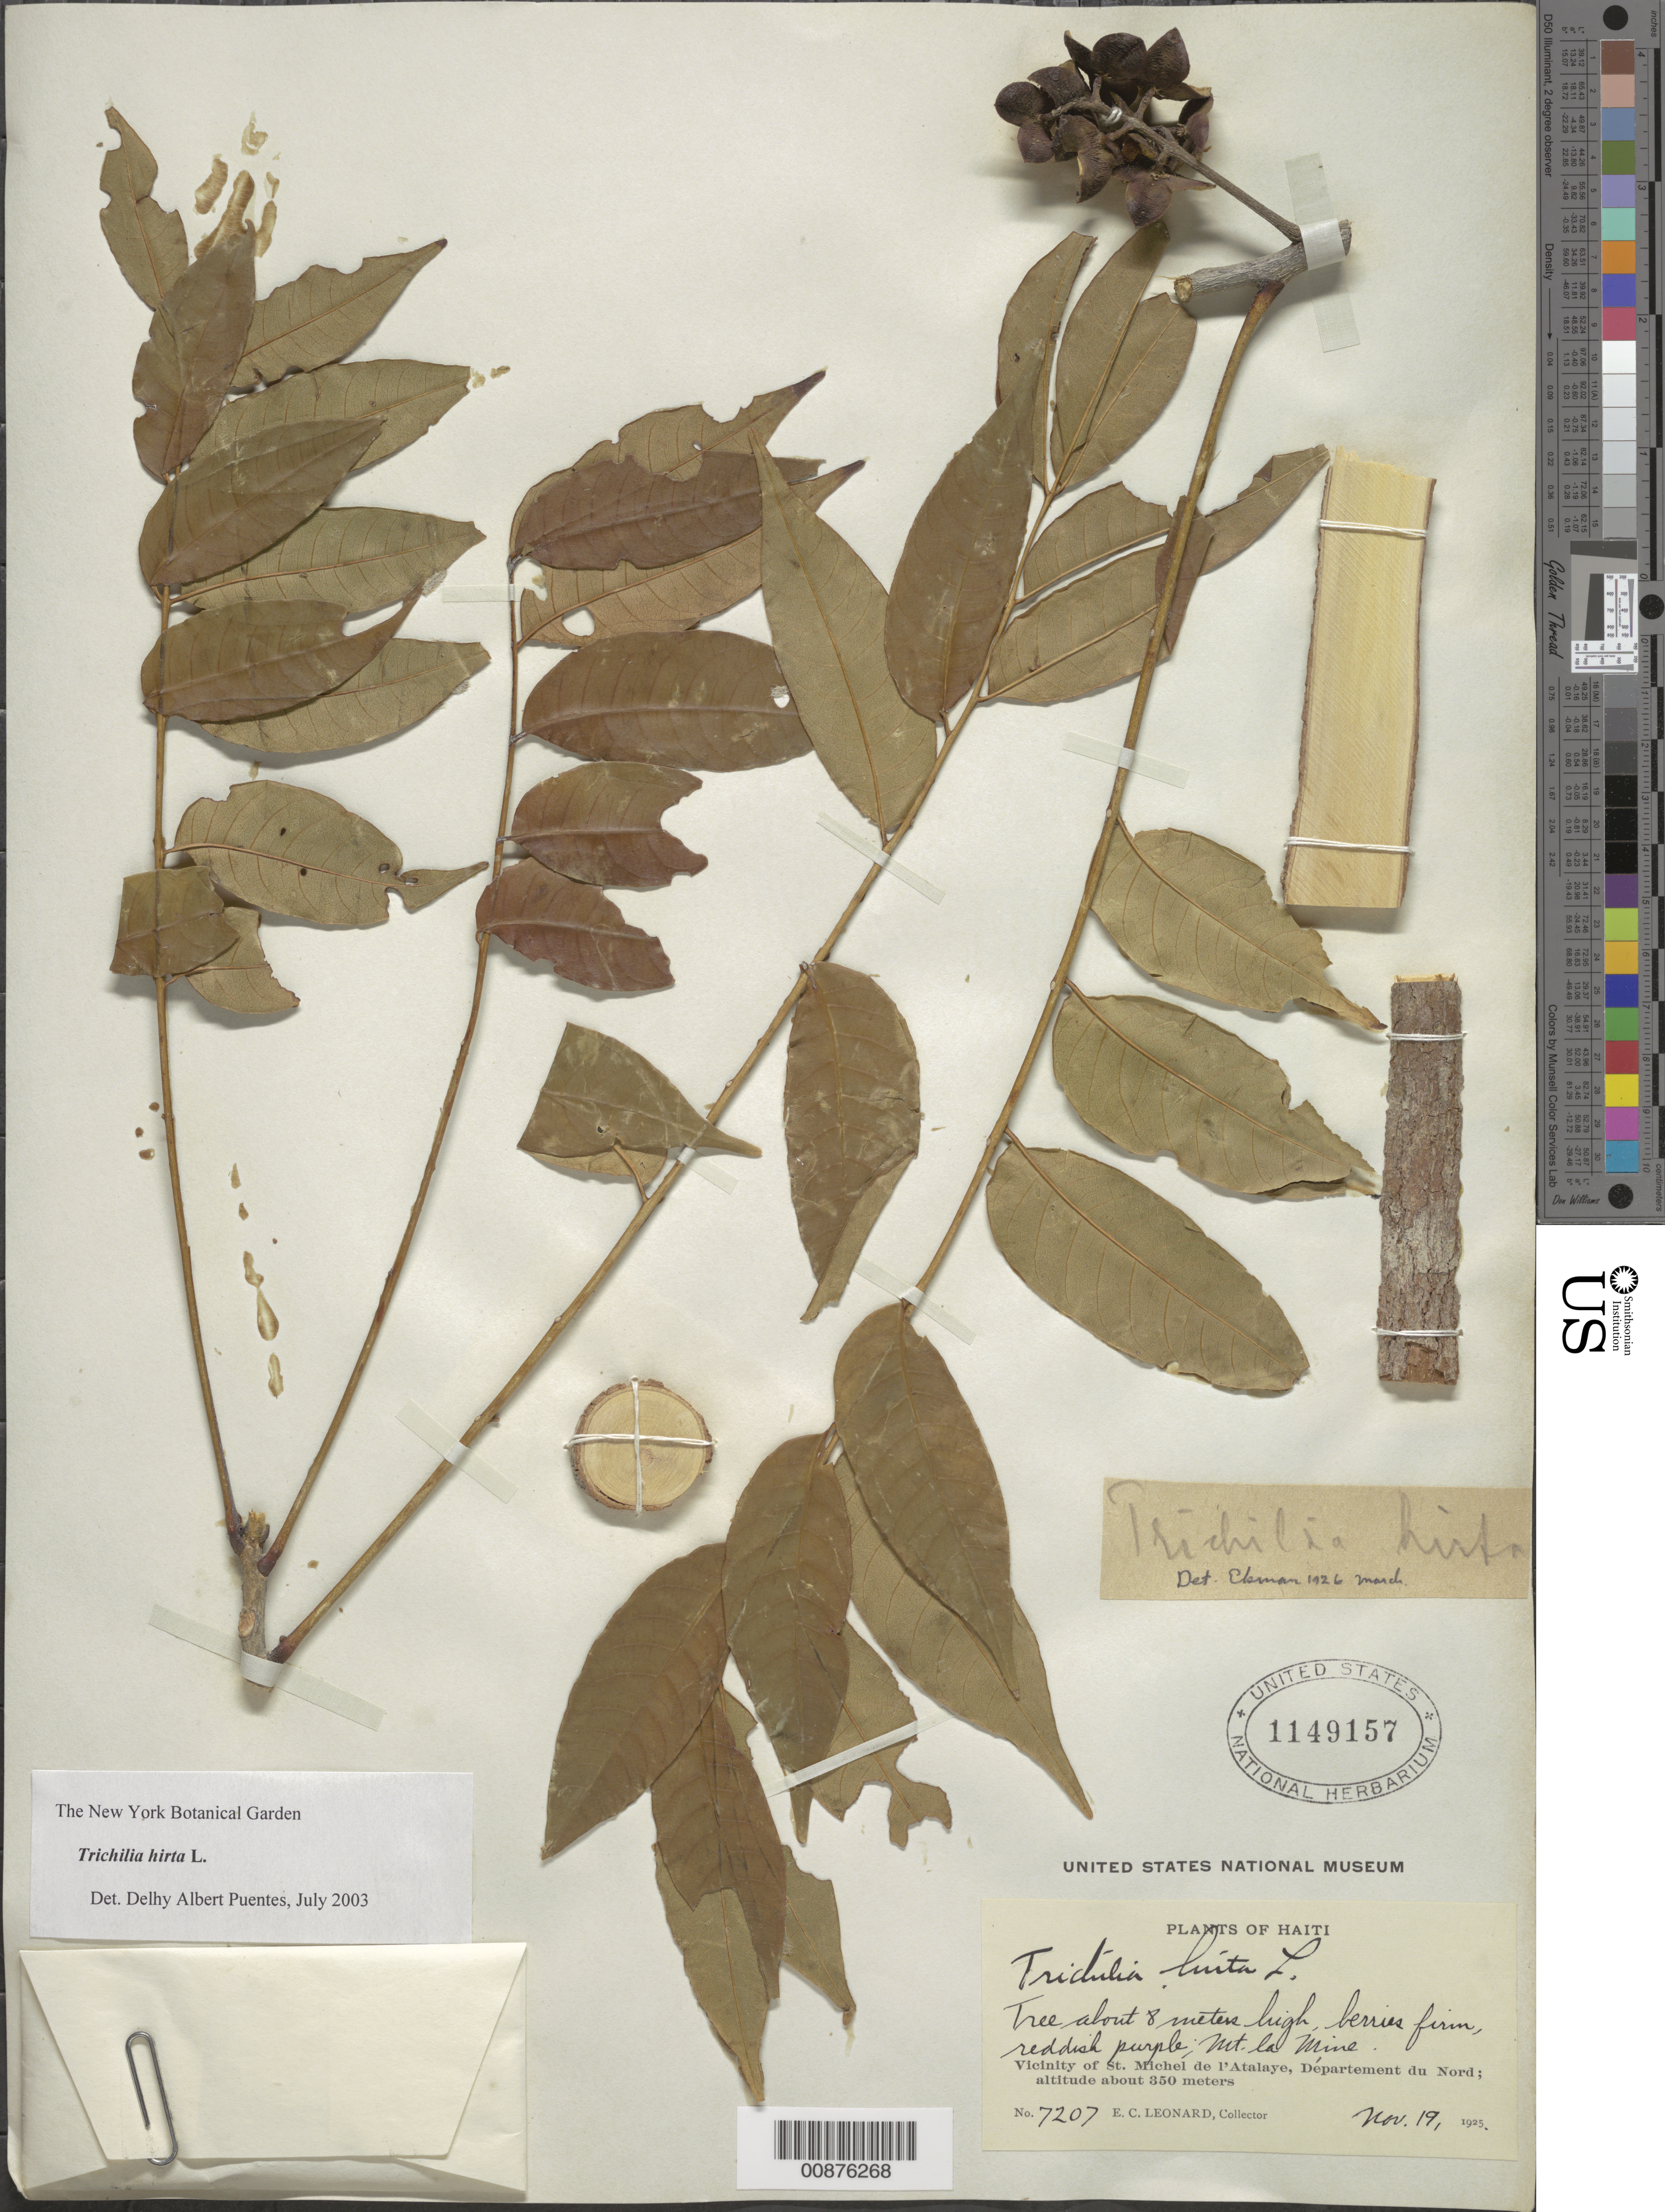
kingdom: Plantae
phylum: Tracheophyta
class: Magnoliopsida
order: Sapindales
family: Meliaceae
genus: Trichilia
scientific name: Trichilia hirta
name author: L.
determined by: Puentes, D. A.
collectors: E. C. Leonard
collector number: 7207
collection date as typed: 19 Nov 1925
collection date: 1925-11-19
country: Haiti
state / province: Artibonite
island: Hispaniola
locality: Vicinity of St. Michel de l'Atalaye, Mt. la Mine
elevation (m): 350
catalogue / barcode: US 1149157